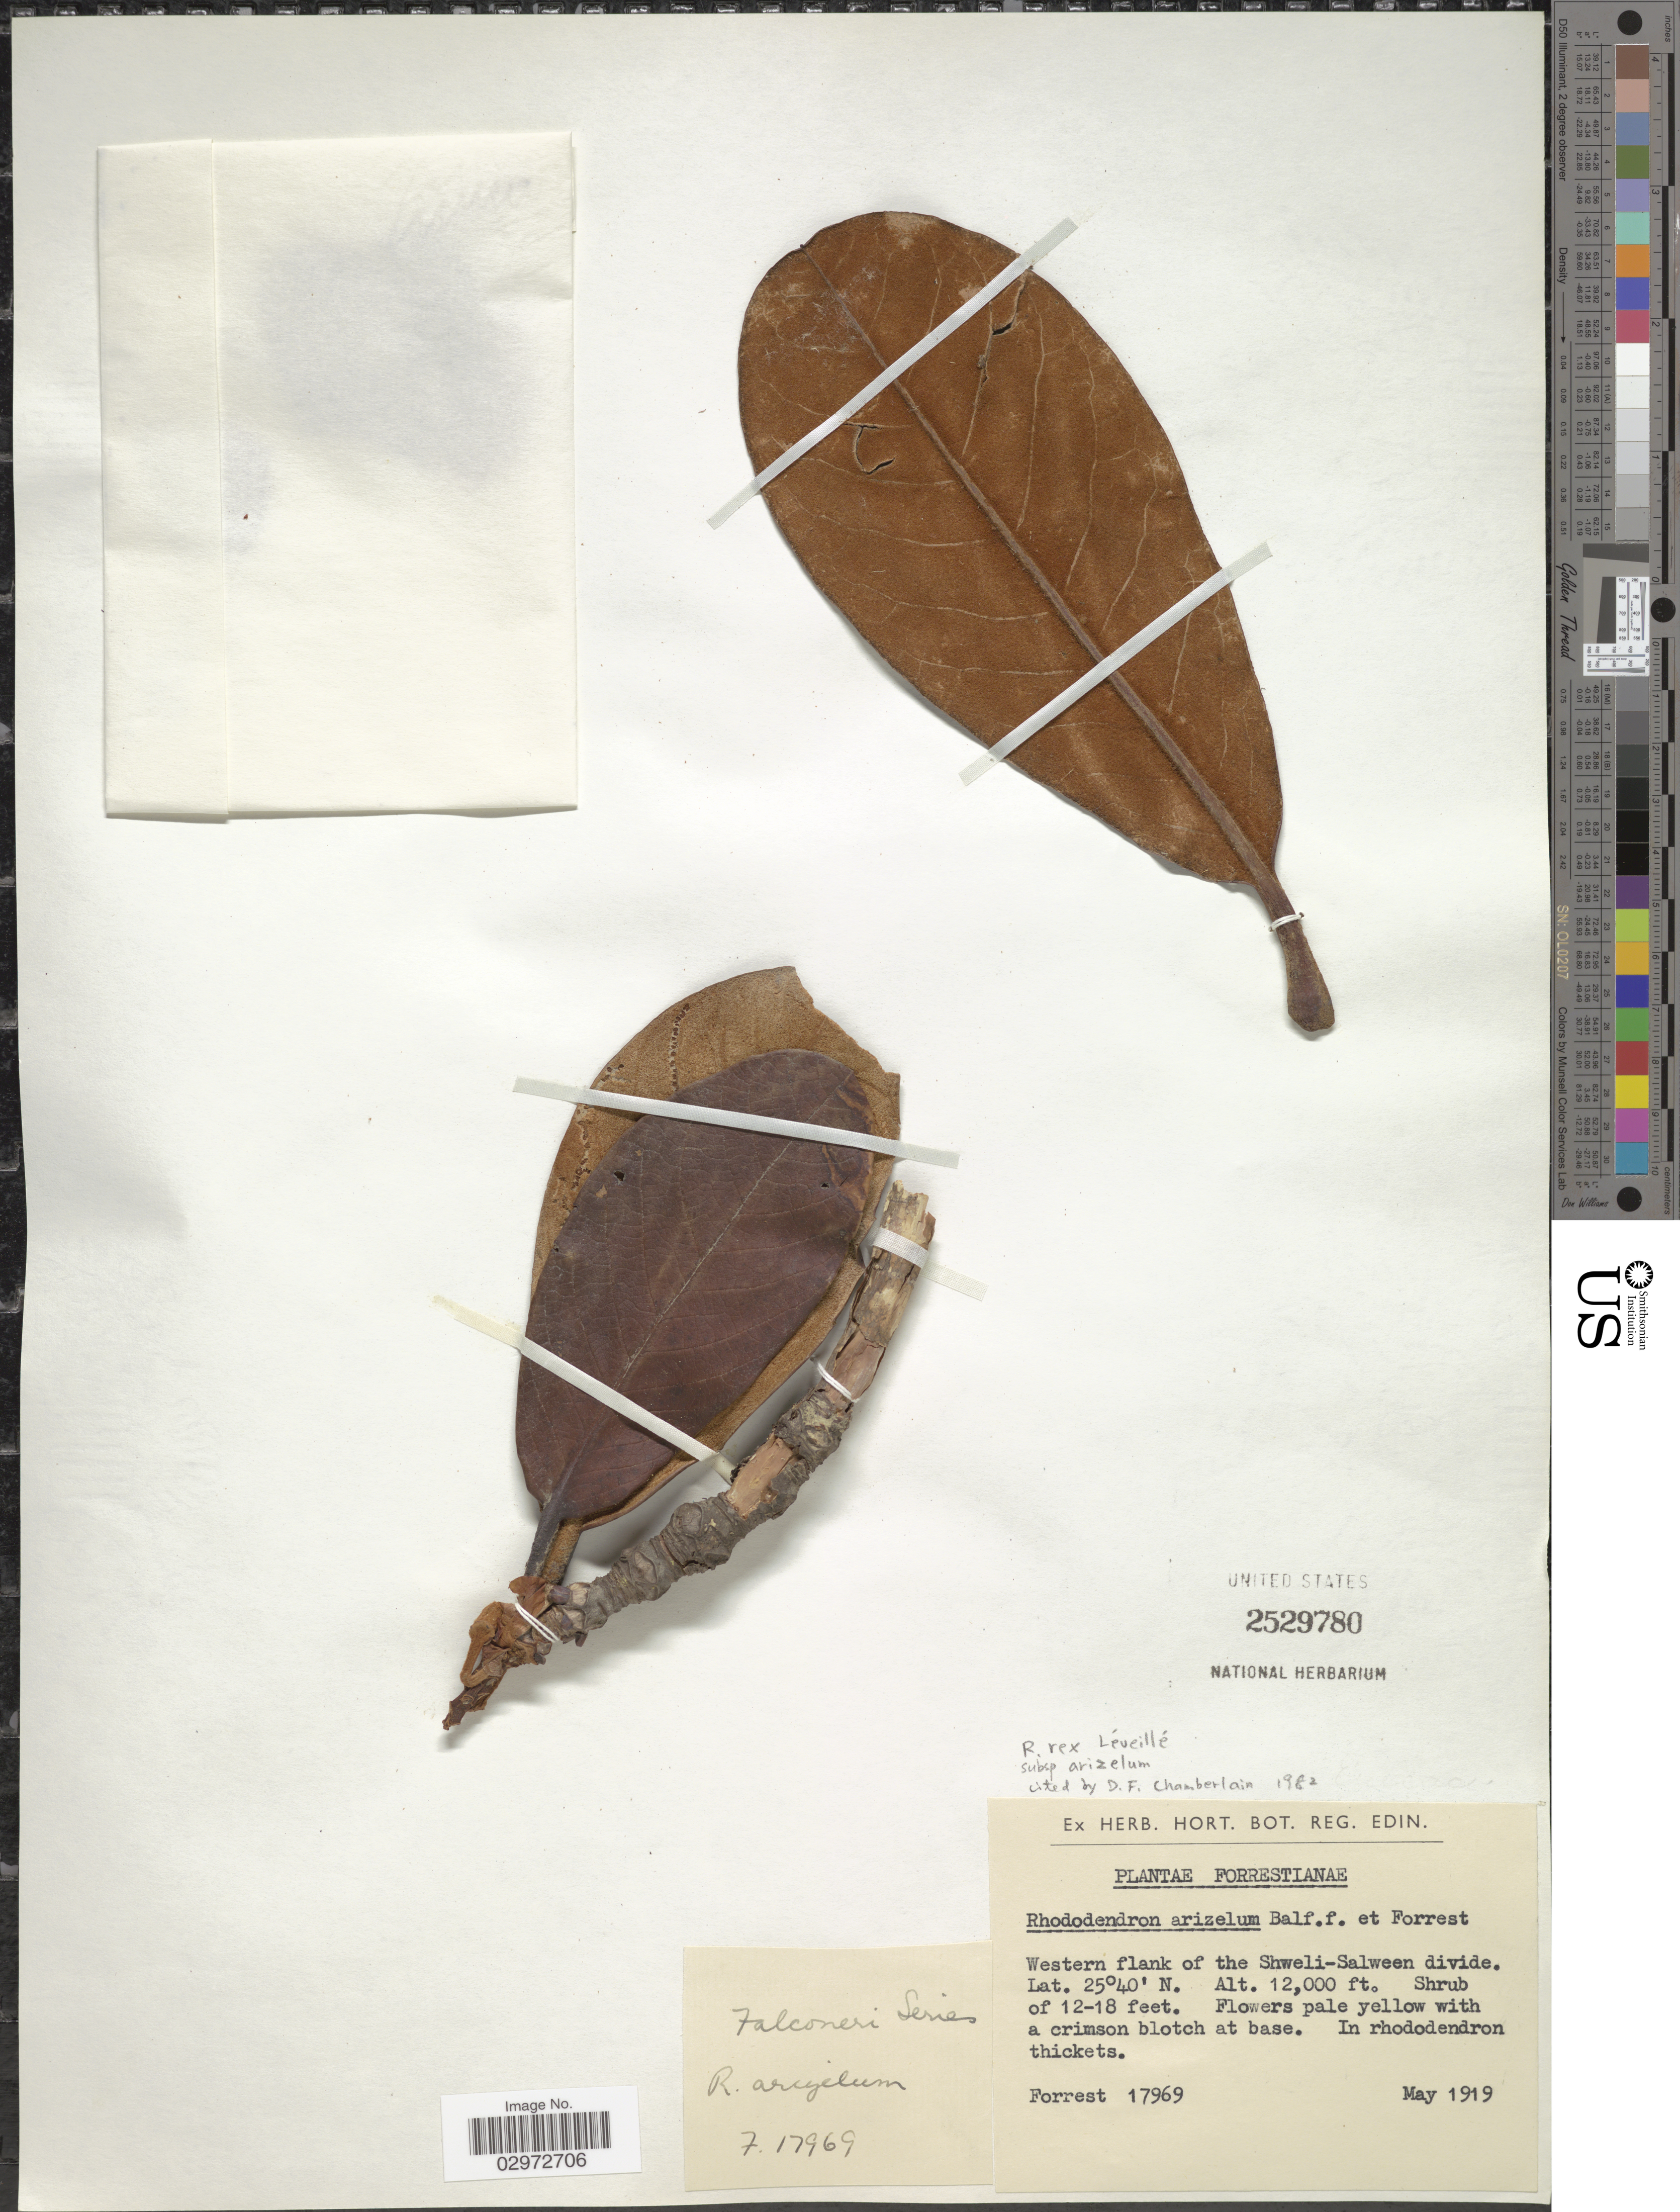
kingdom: Plantae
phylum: Tracheophyta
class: Magnoliopsida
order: Ericales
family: Ericaceae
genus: Rhododendron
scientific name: Rhododendron rex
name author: H. Lév.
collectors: -. Forrest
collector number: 17969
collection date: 1919-05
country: China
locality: Western flank of the Shweli-Salween divide.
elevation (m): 3658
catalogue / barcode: US 2529780